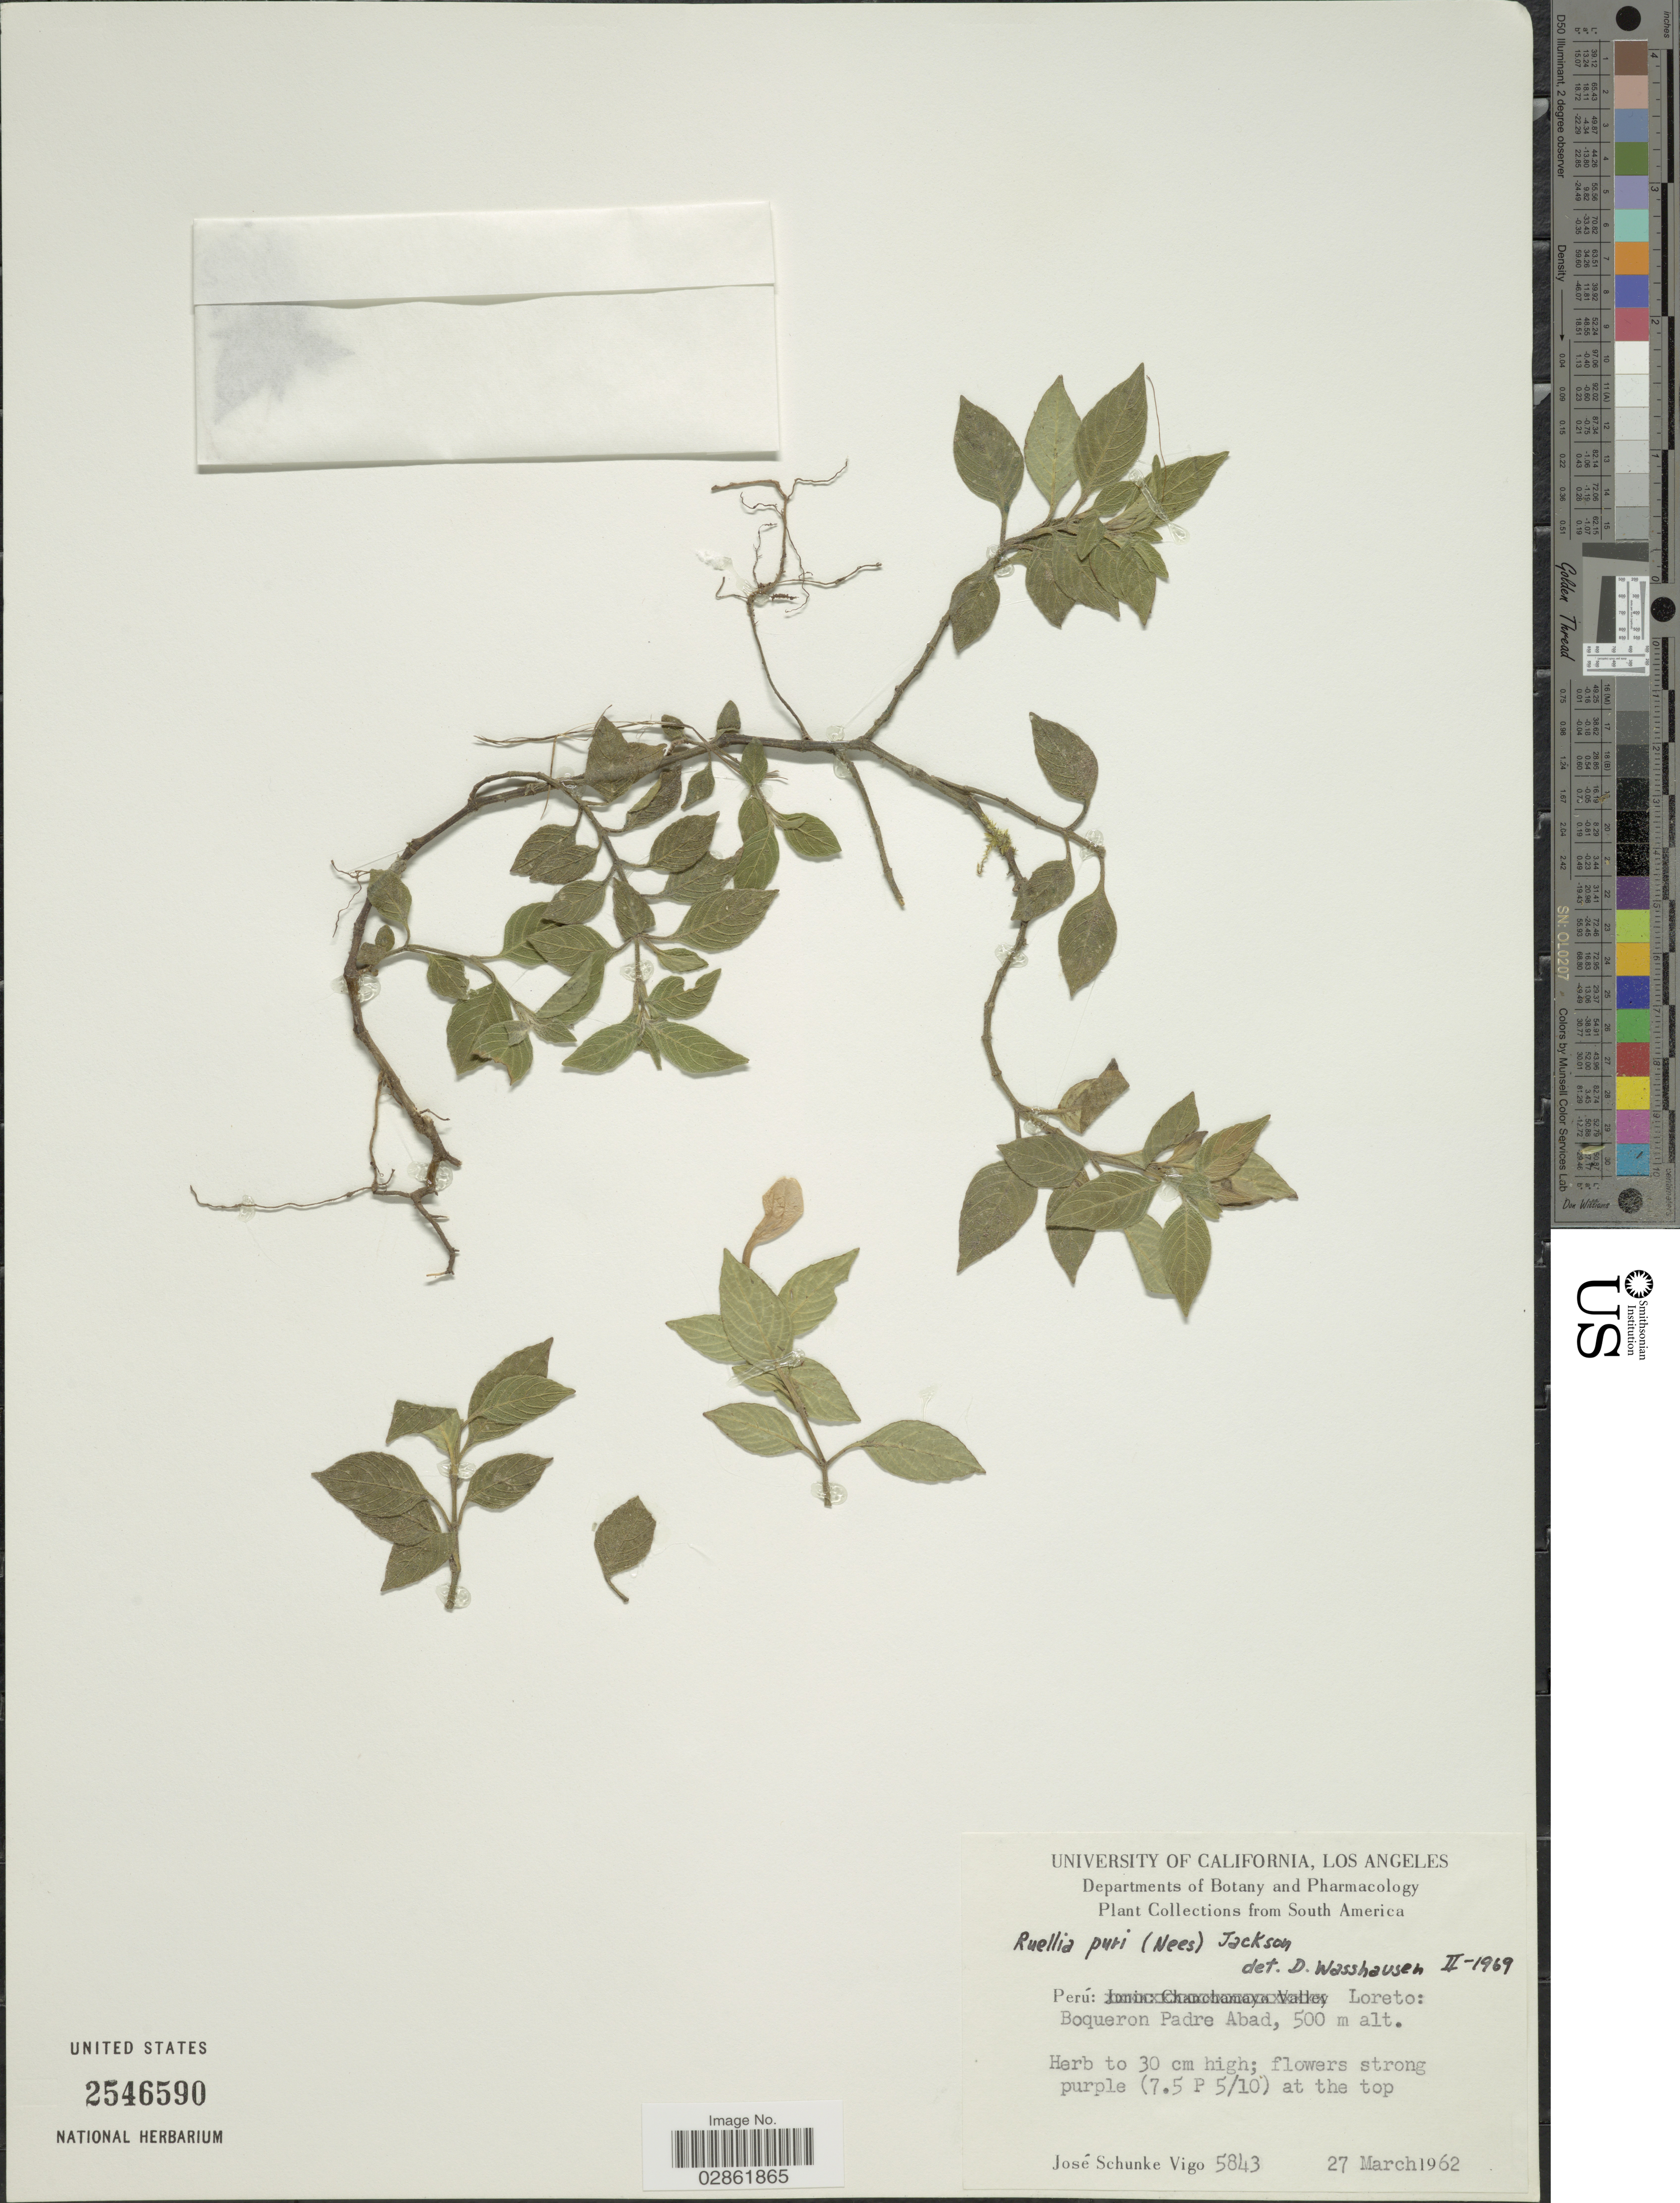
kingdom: Plantae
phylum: Tracheophyta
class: Magnoliopsida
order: Lamiales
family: Acanthaceae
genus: Ruellia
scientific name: Ruellia puri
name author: Mart. ex Nees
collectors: J. Schunke Vigo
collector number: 5843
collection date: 1962-03-27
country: Peru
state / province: Loreto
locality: Boqueron Padre Abad.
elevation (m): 500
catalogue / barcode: US 2546590